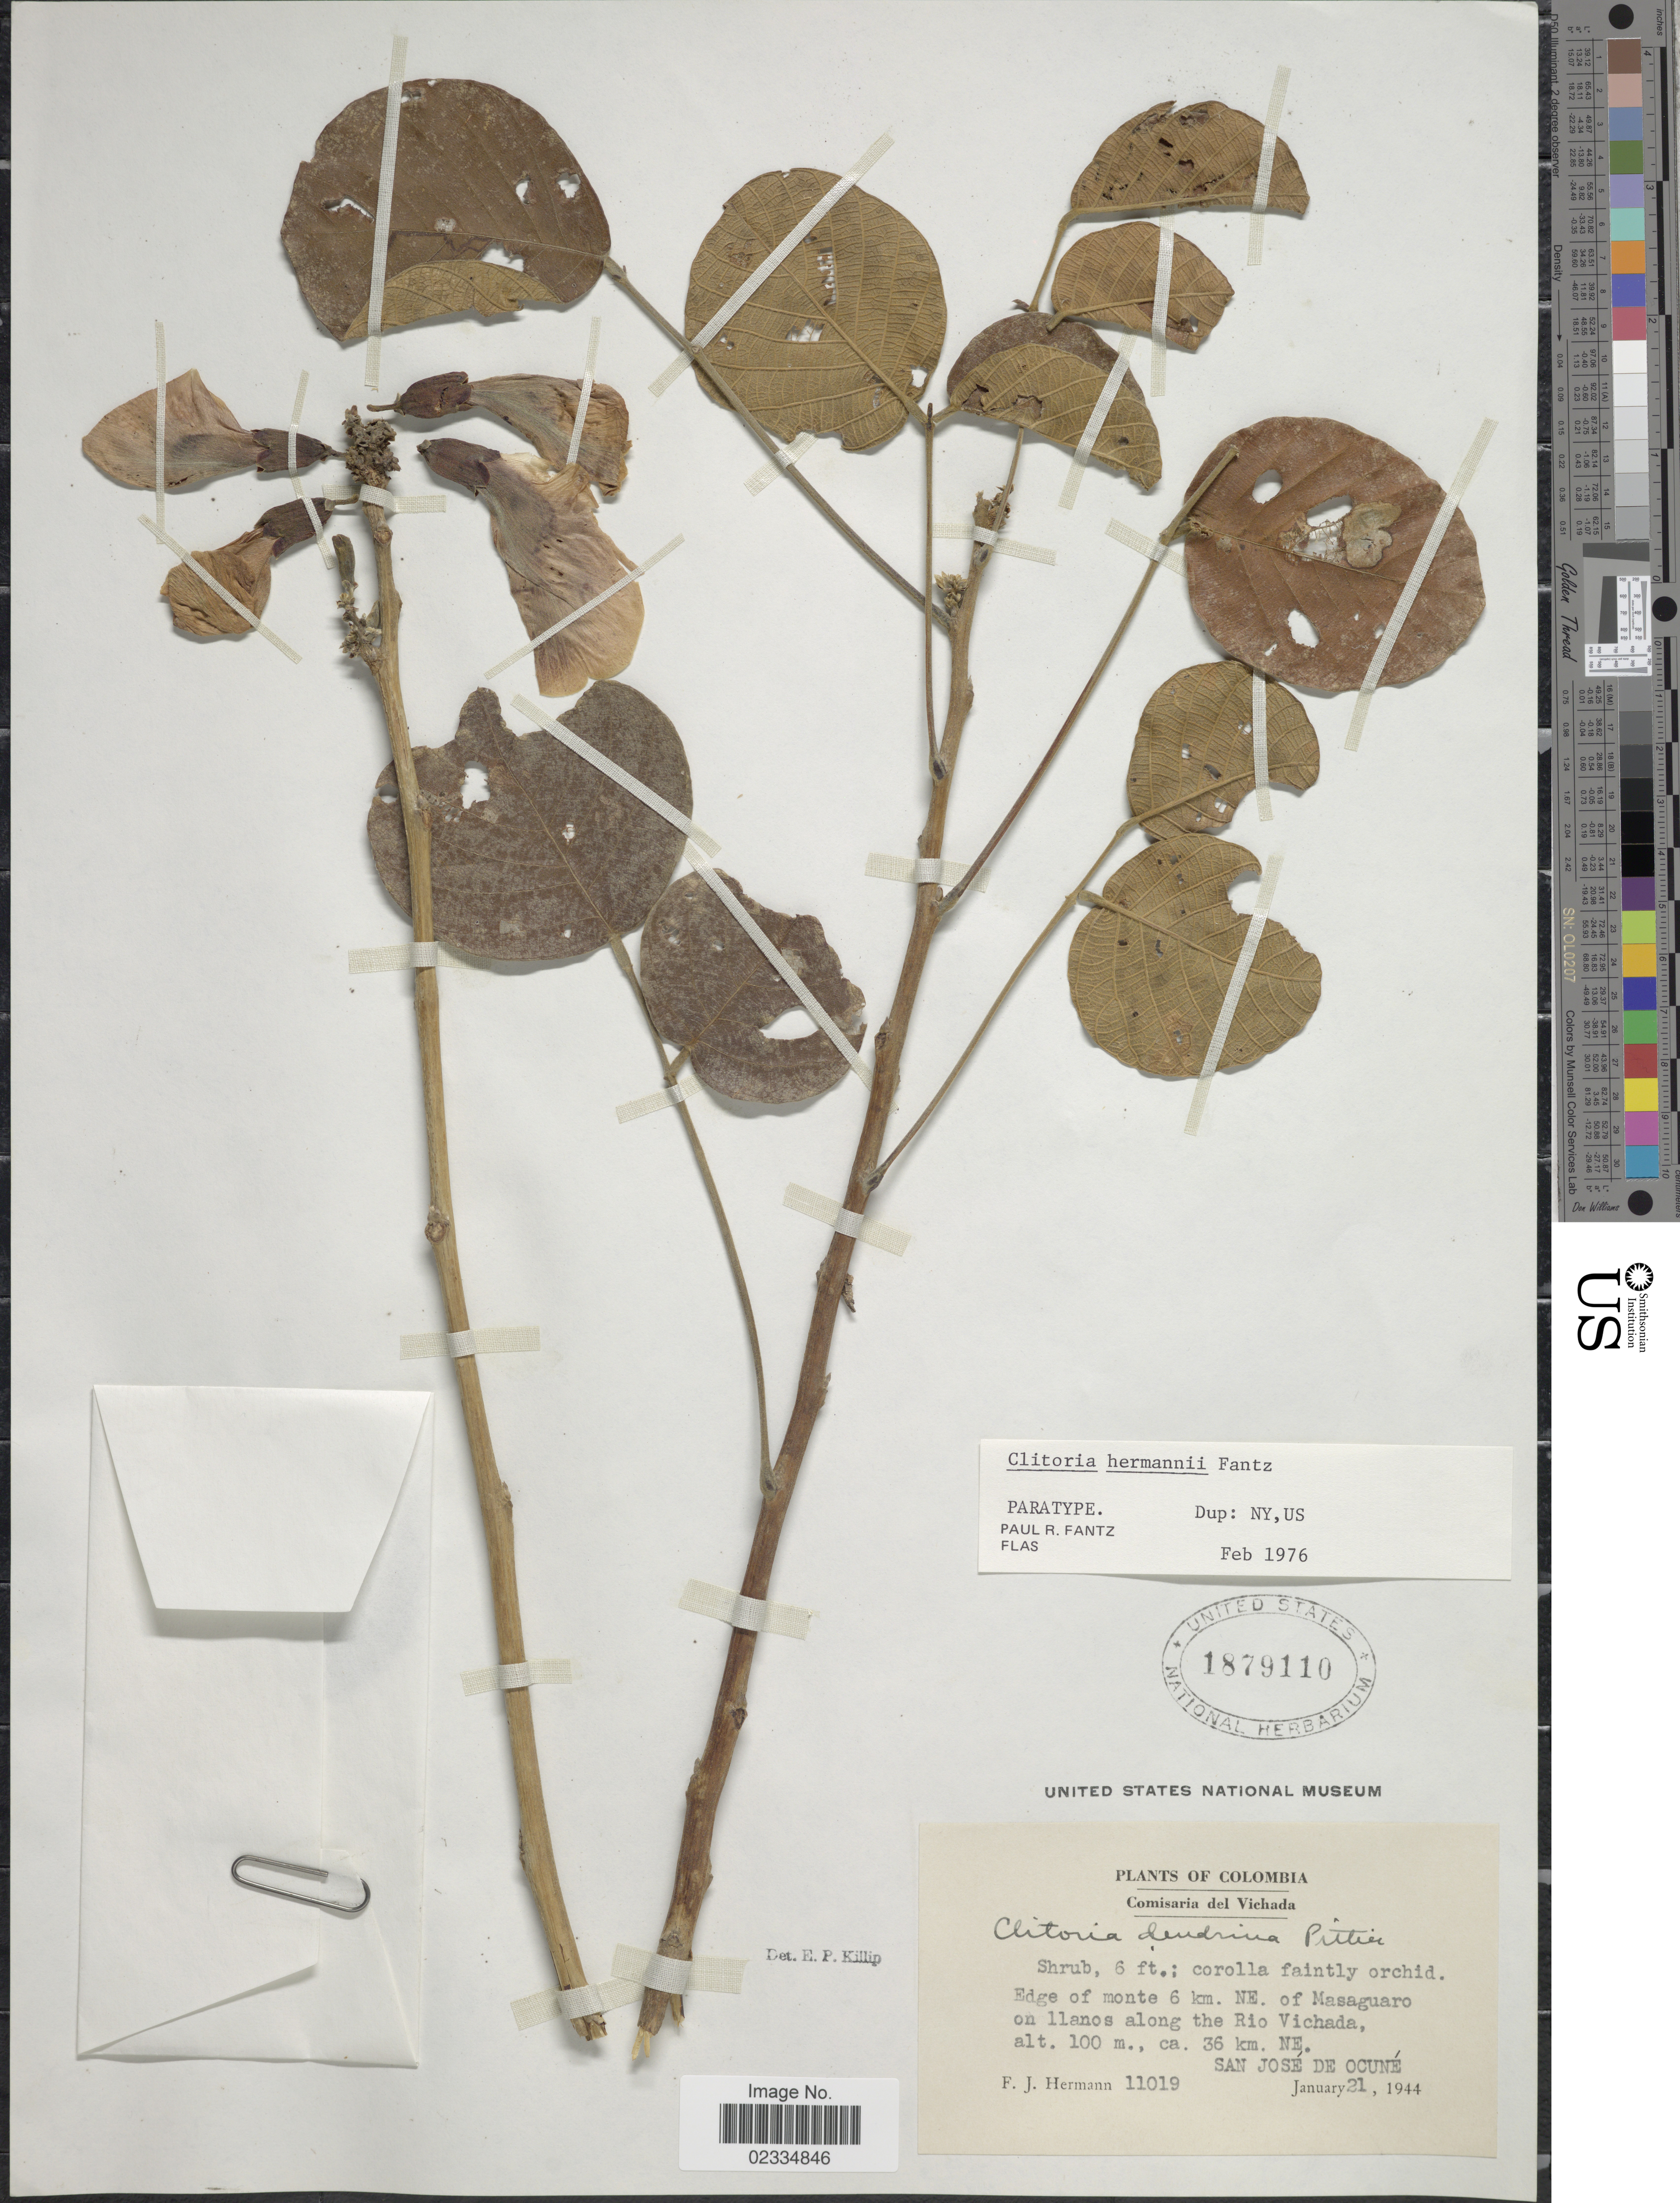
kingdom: Plantae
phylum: Tracheophyta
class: Magnoliopsida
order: Fabales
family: Fabaceae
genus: Clitoria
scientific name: Clitoria hermannii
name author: Fantz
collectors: F. J. Hermann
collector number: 11019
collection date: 1944-01-21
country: Colombia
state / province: Vichada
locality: Edge of monte 6 km NE of Masaguaro on llanos along the Rio Vichada, ca 36 km NE San Jose de Ocune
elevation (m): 100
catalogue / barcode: US 1879110